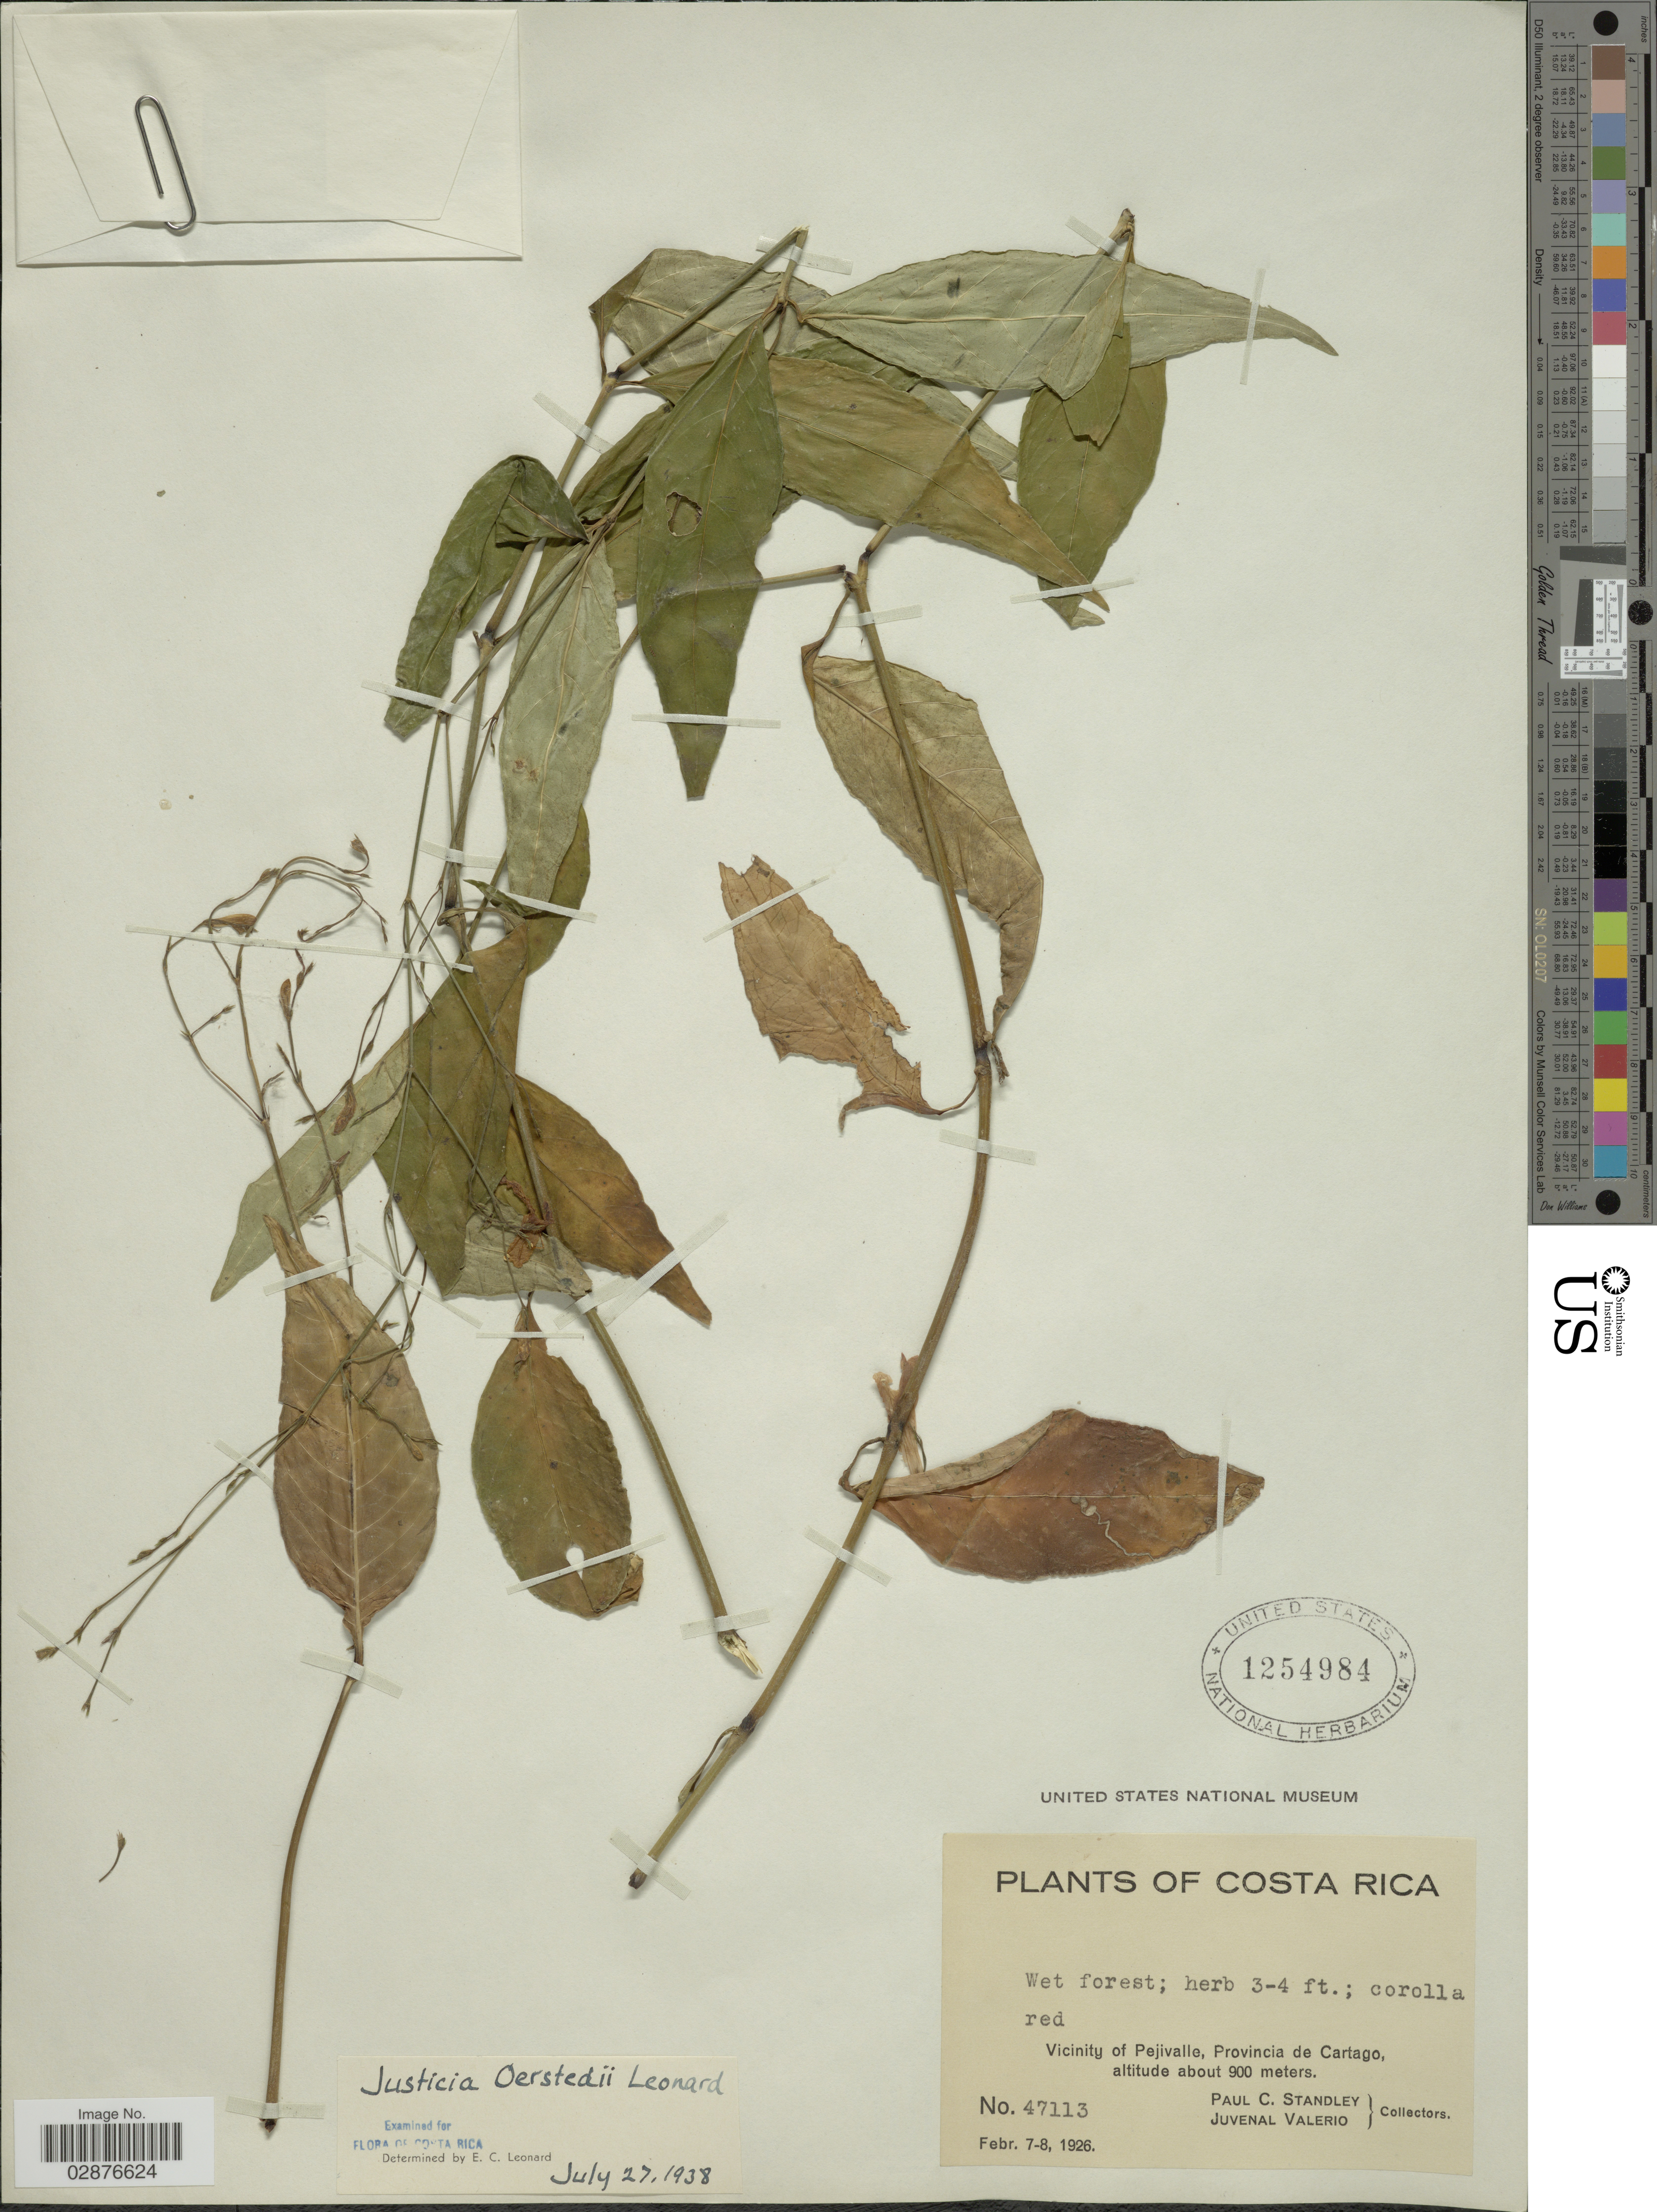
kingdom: Plantae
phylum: Tracheophyta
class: Magnoliopsida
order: Lamiales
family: Acanthaceae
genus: Justicia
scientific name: Justicia oerstedii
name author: Leonard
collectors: P. C. Standley & J. Valerio R.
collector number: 47113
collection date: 1926-02-07/1926-02-08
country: Costa Rica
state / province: Cartago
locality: Vicinity of Pejivalle.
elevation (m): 900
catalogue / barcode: US 1254984